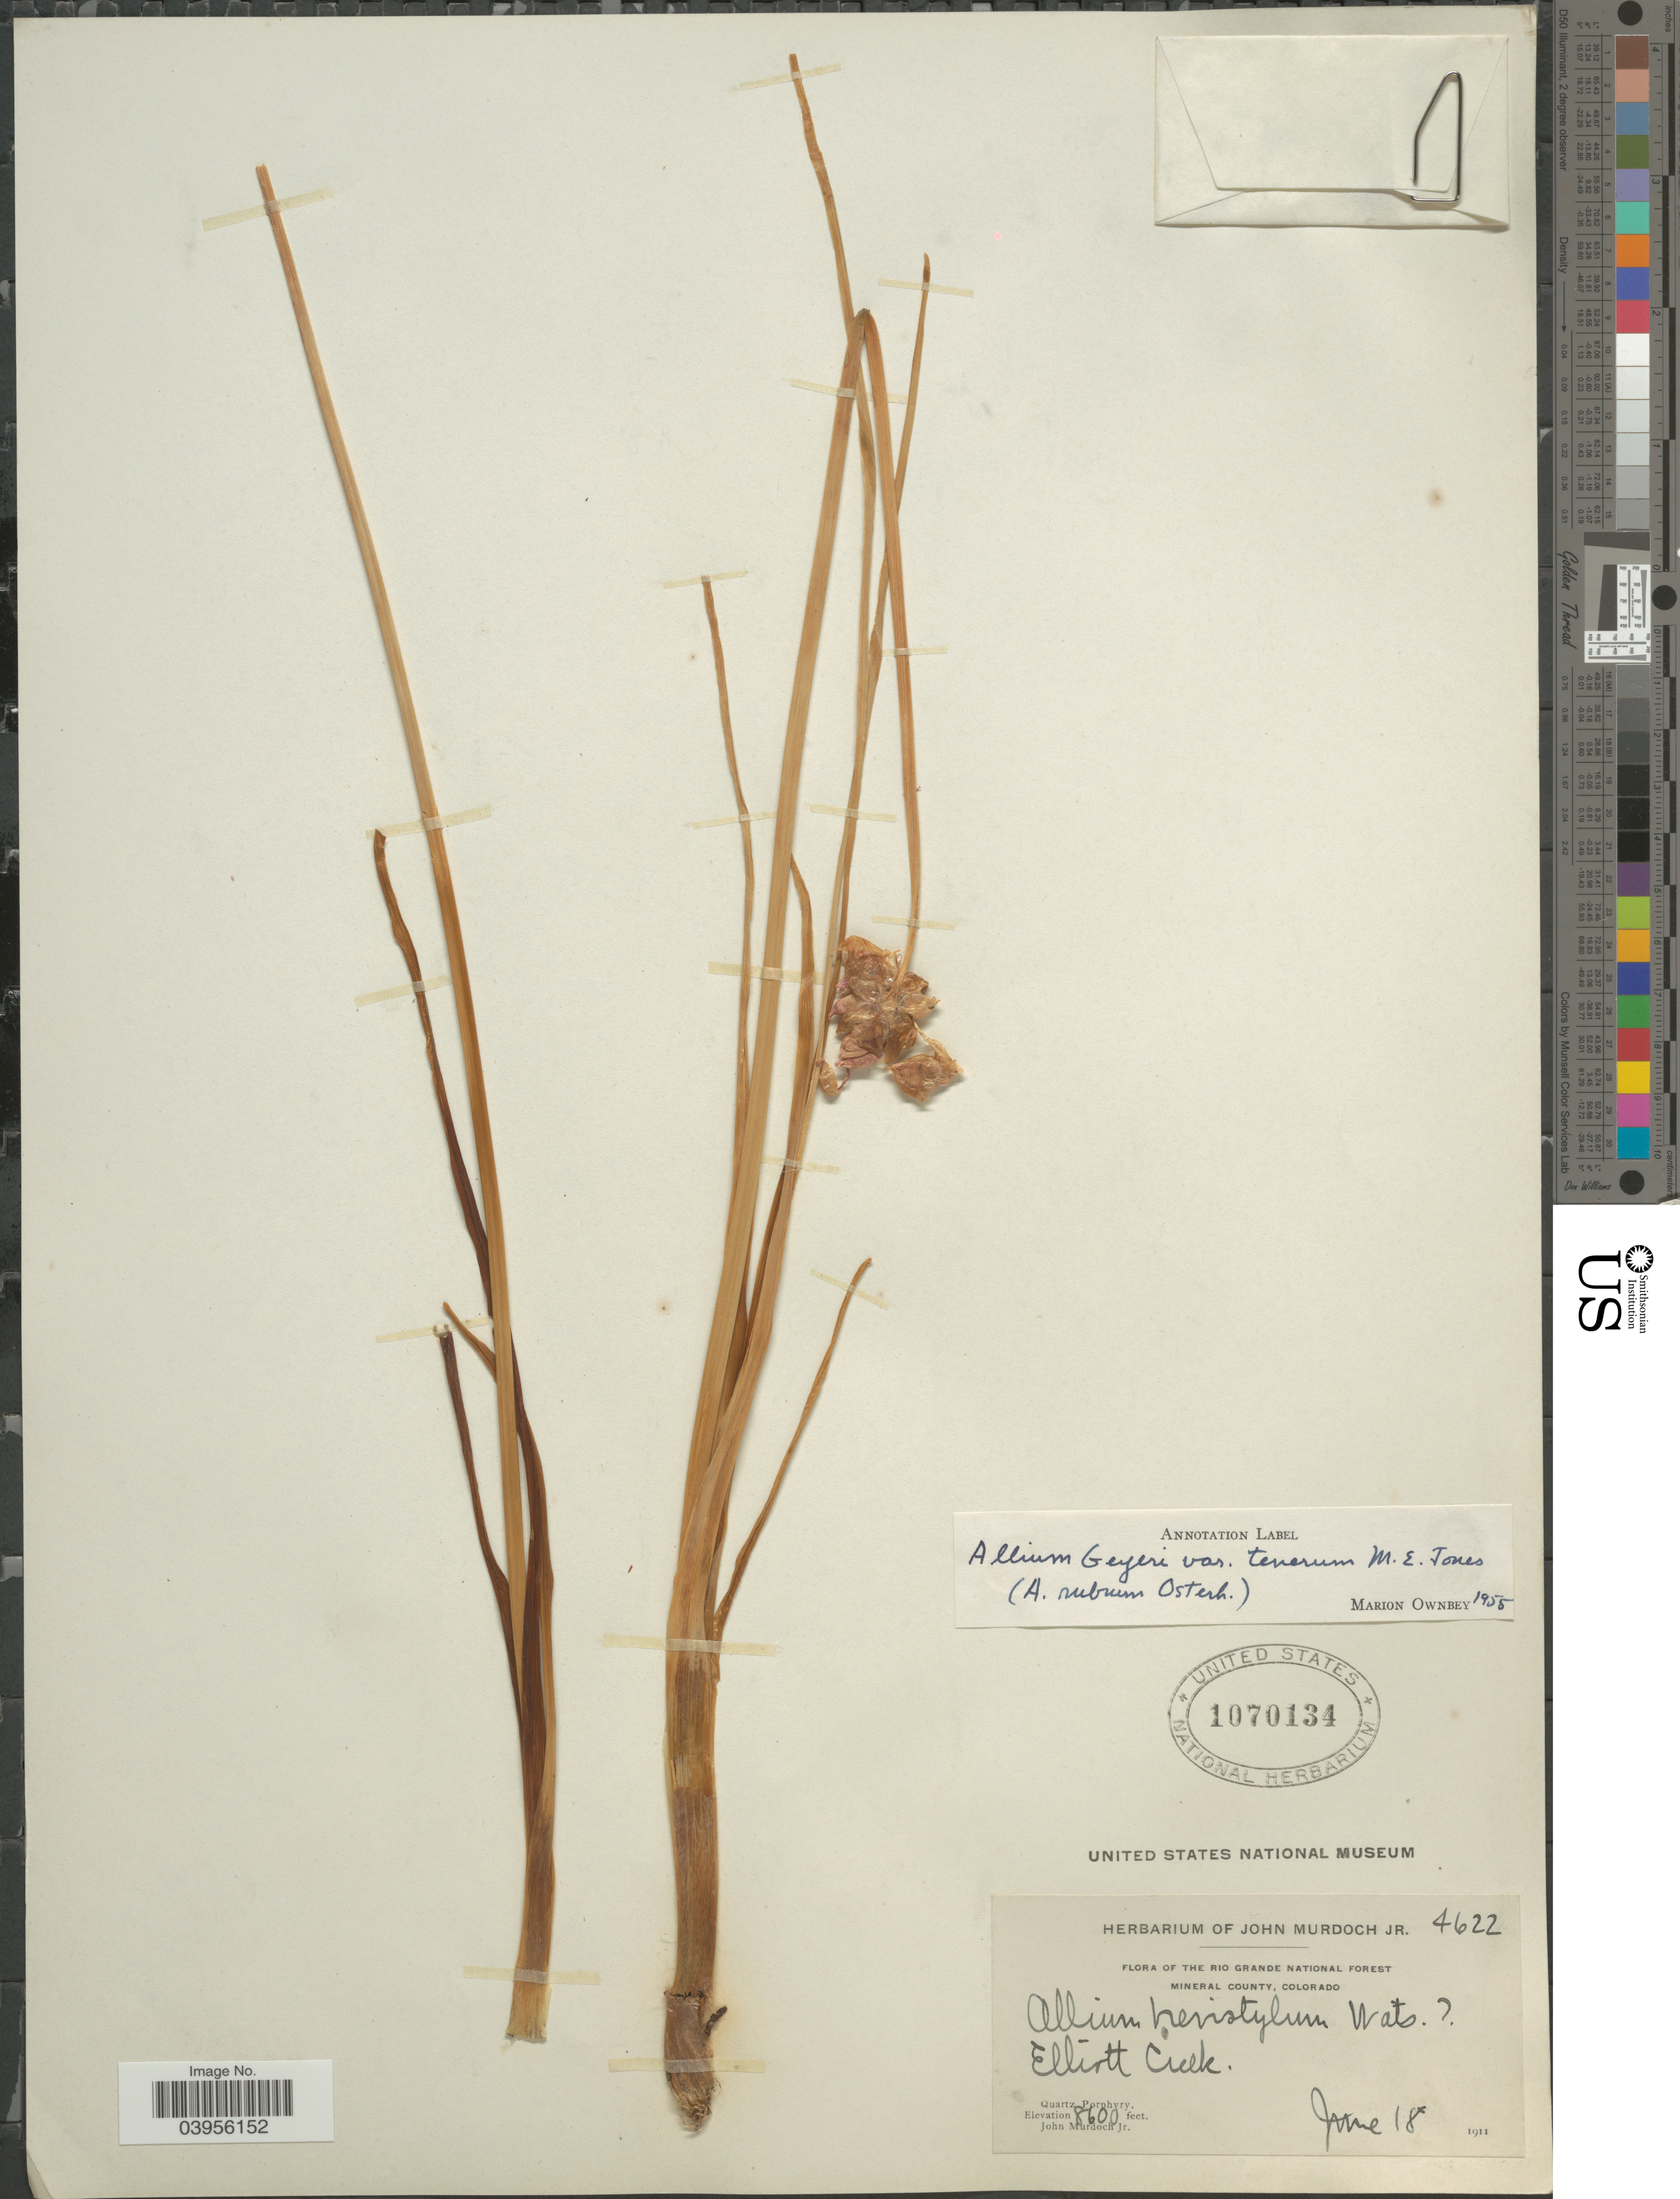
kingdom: Plantae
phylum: Tracheophyta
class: Liliopsida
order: Asparagales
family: Amaryllidaceae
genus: Allium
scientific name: Allium geyeri var. tenerum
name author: M.E. Jones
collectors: J. Murdoch Jr.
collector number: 4622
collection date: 1911-06-18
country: United States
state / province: Colorado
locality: The Rio Grande National Forest. Mineral County. Elliott Creek.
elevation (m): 2621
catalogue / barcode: US 1070134